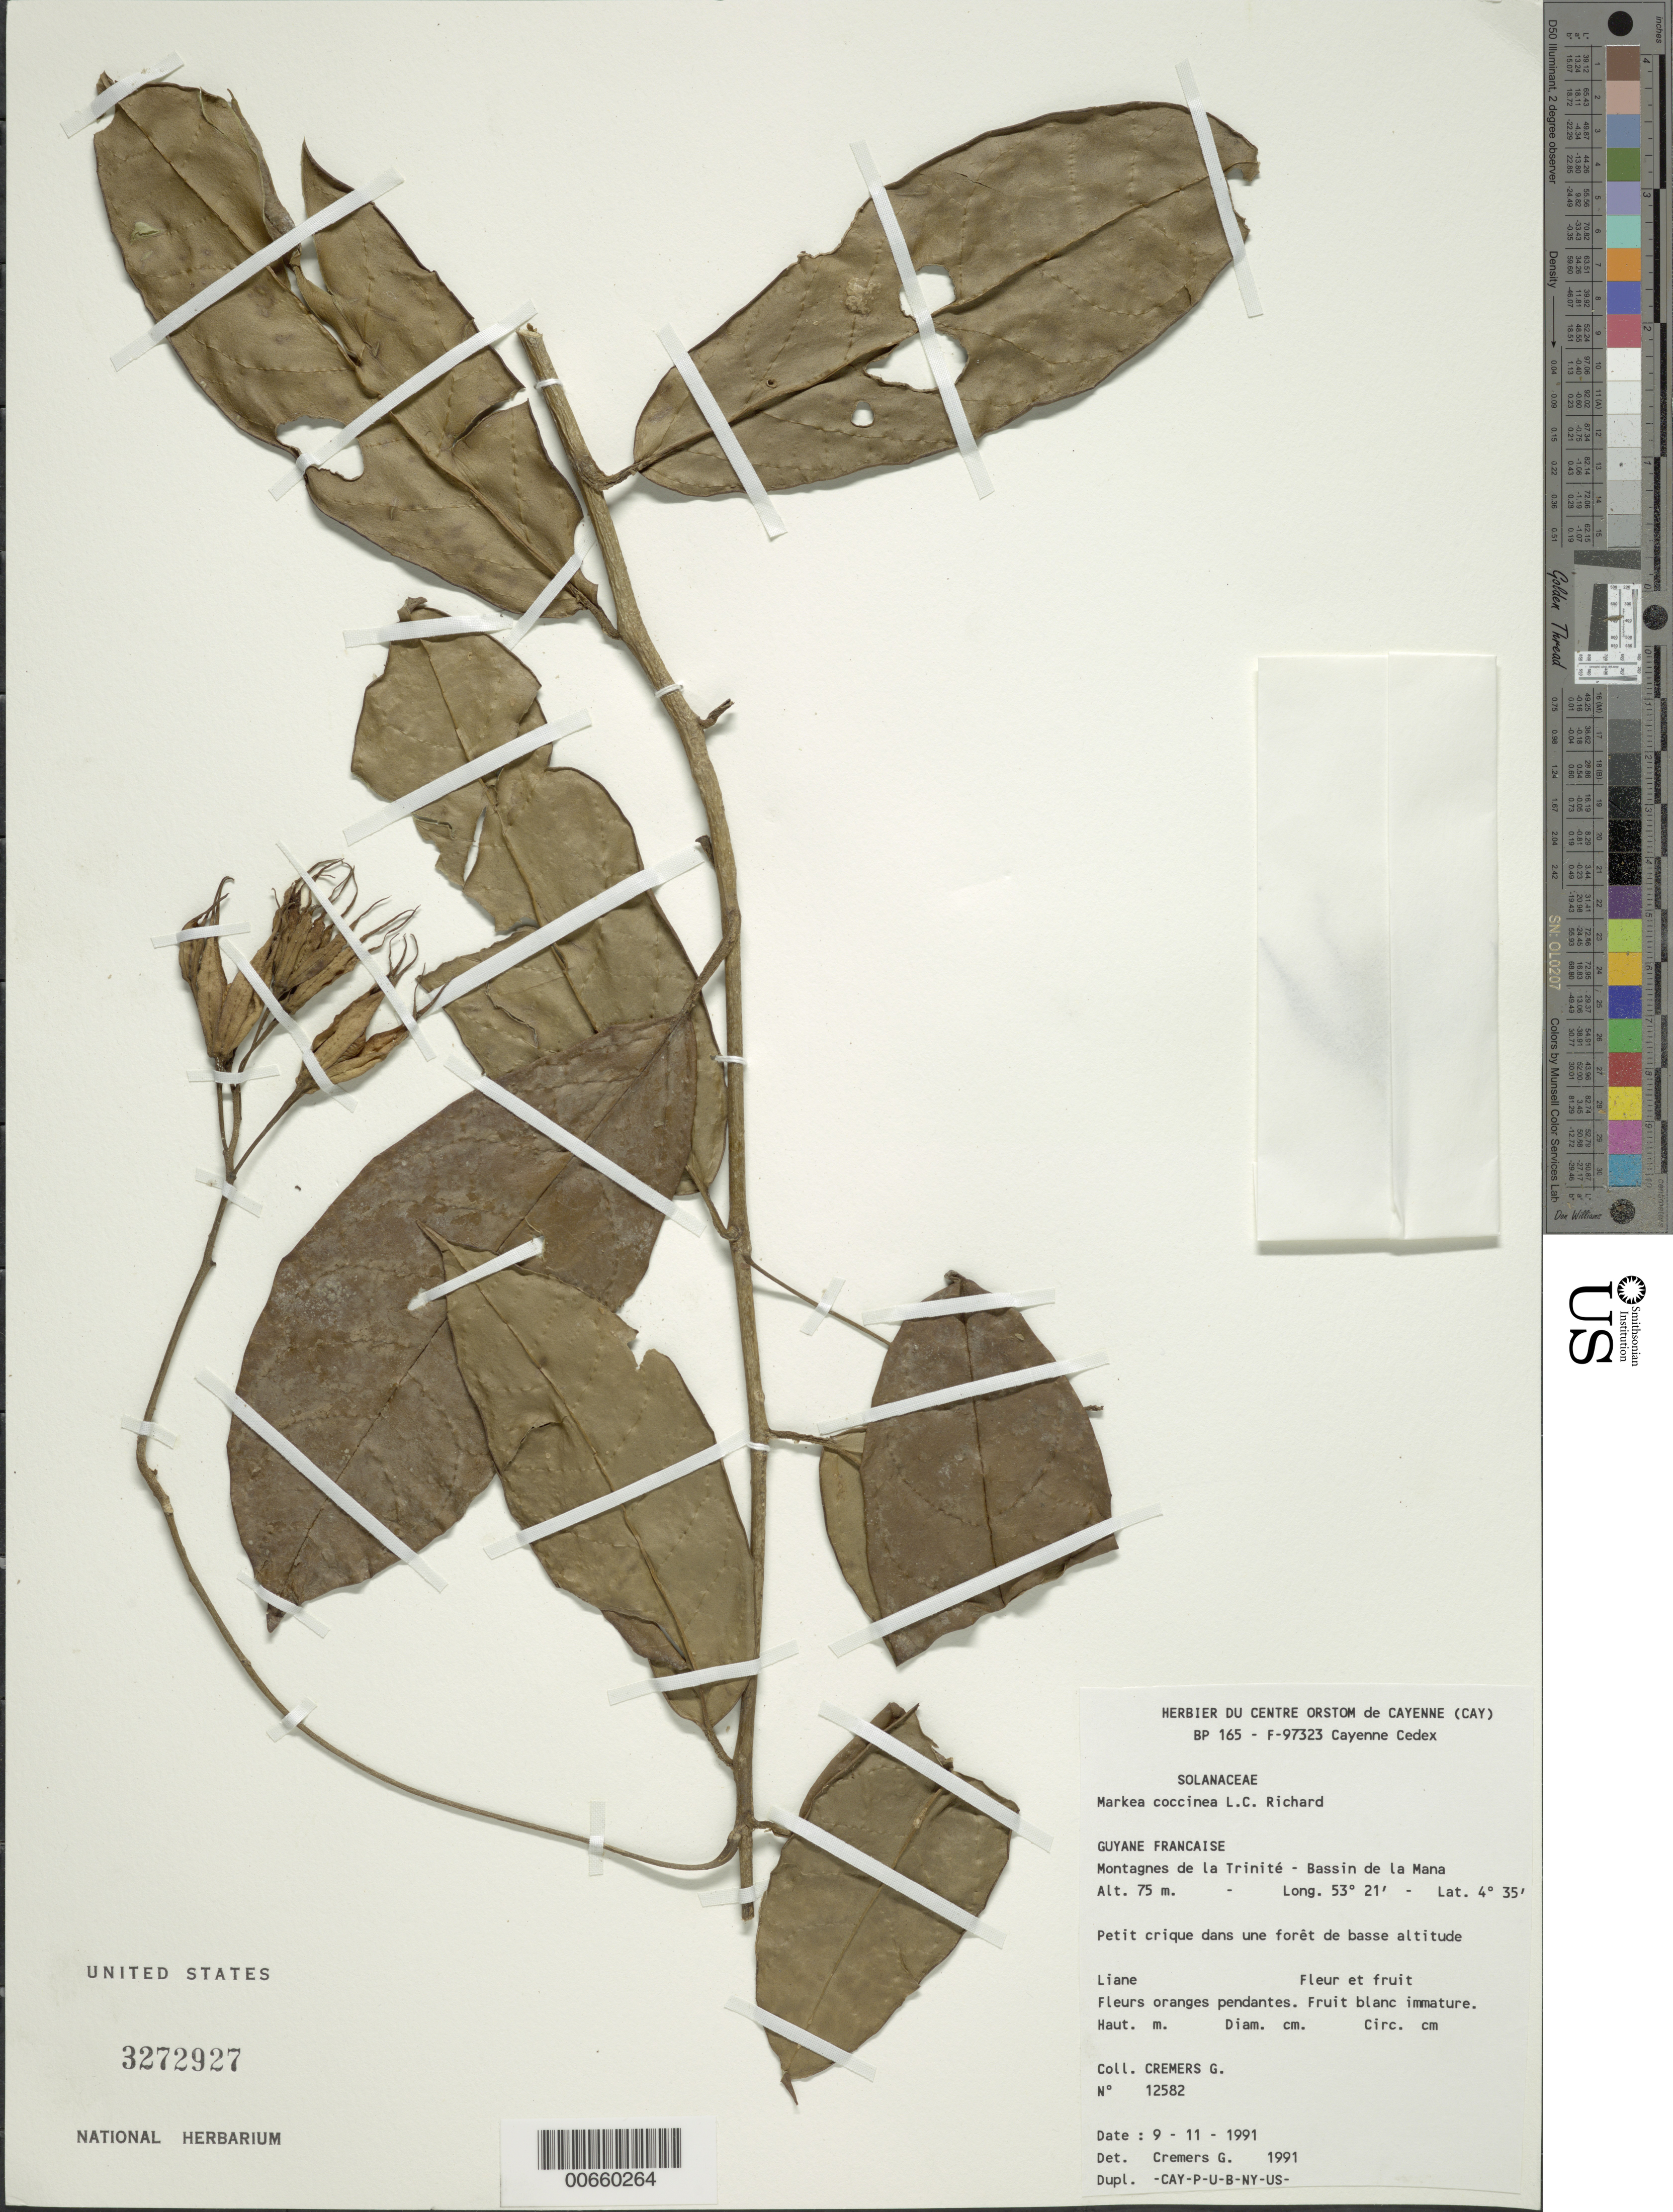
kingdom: Plantae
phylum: Tracheophyta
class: Magnoliopsida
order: Solanales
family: Solanaceae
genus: Markea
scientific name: Markea coccinea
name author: Rich.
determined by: Cremers, Georges A.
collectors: G. Cremers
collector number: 12582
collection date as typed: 9-Nov-91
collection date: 1991-11-09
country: French Guiana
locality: Montagnes de la Trinité, Bassin de la Mana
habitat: Petit crique dans une forêt de basse altitude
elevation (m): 75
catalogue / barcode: US 3272927